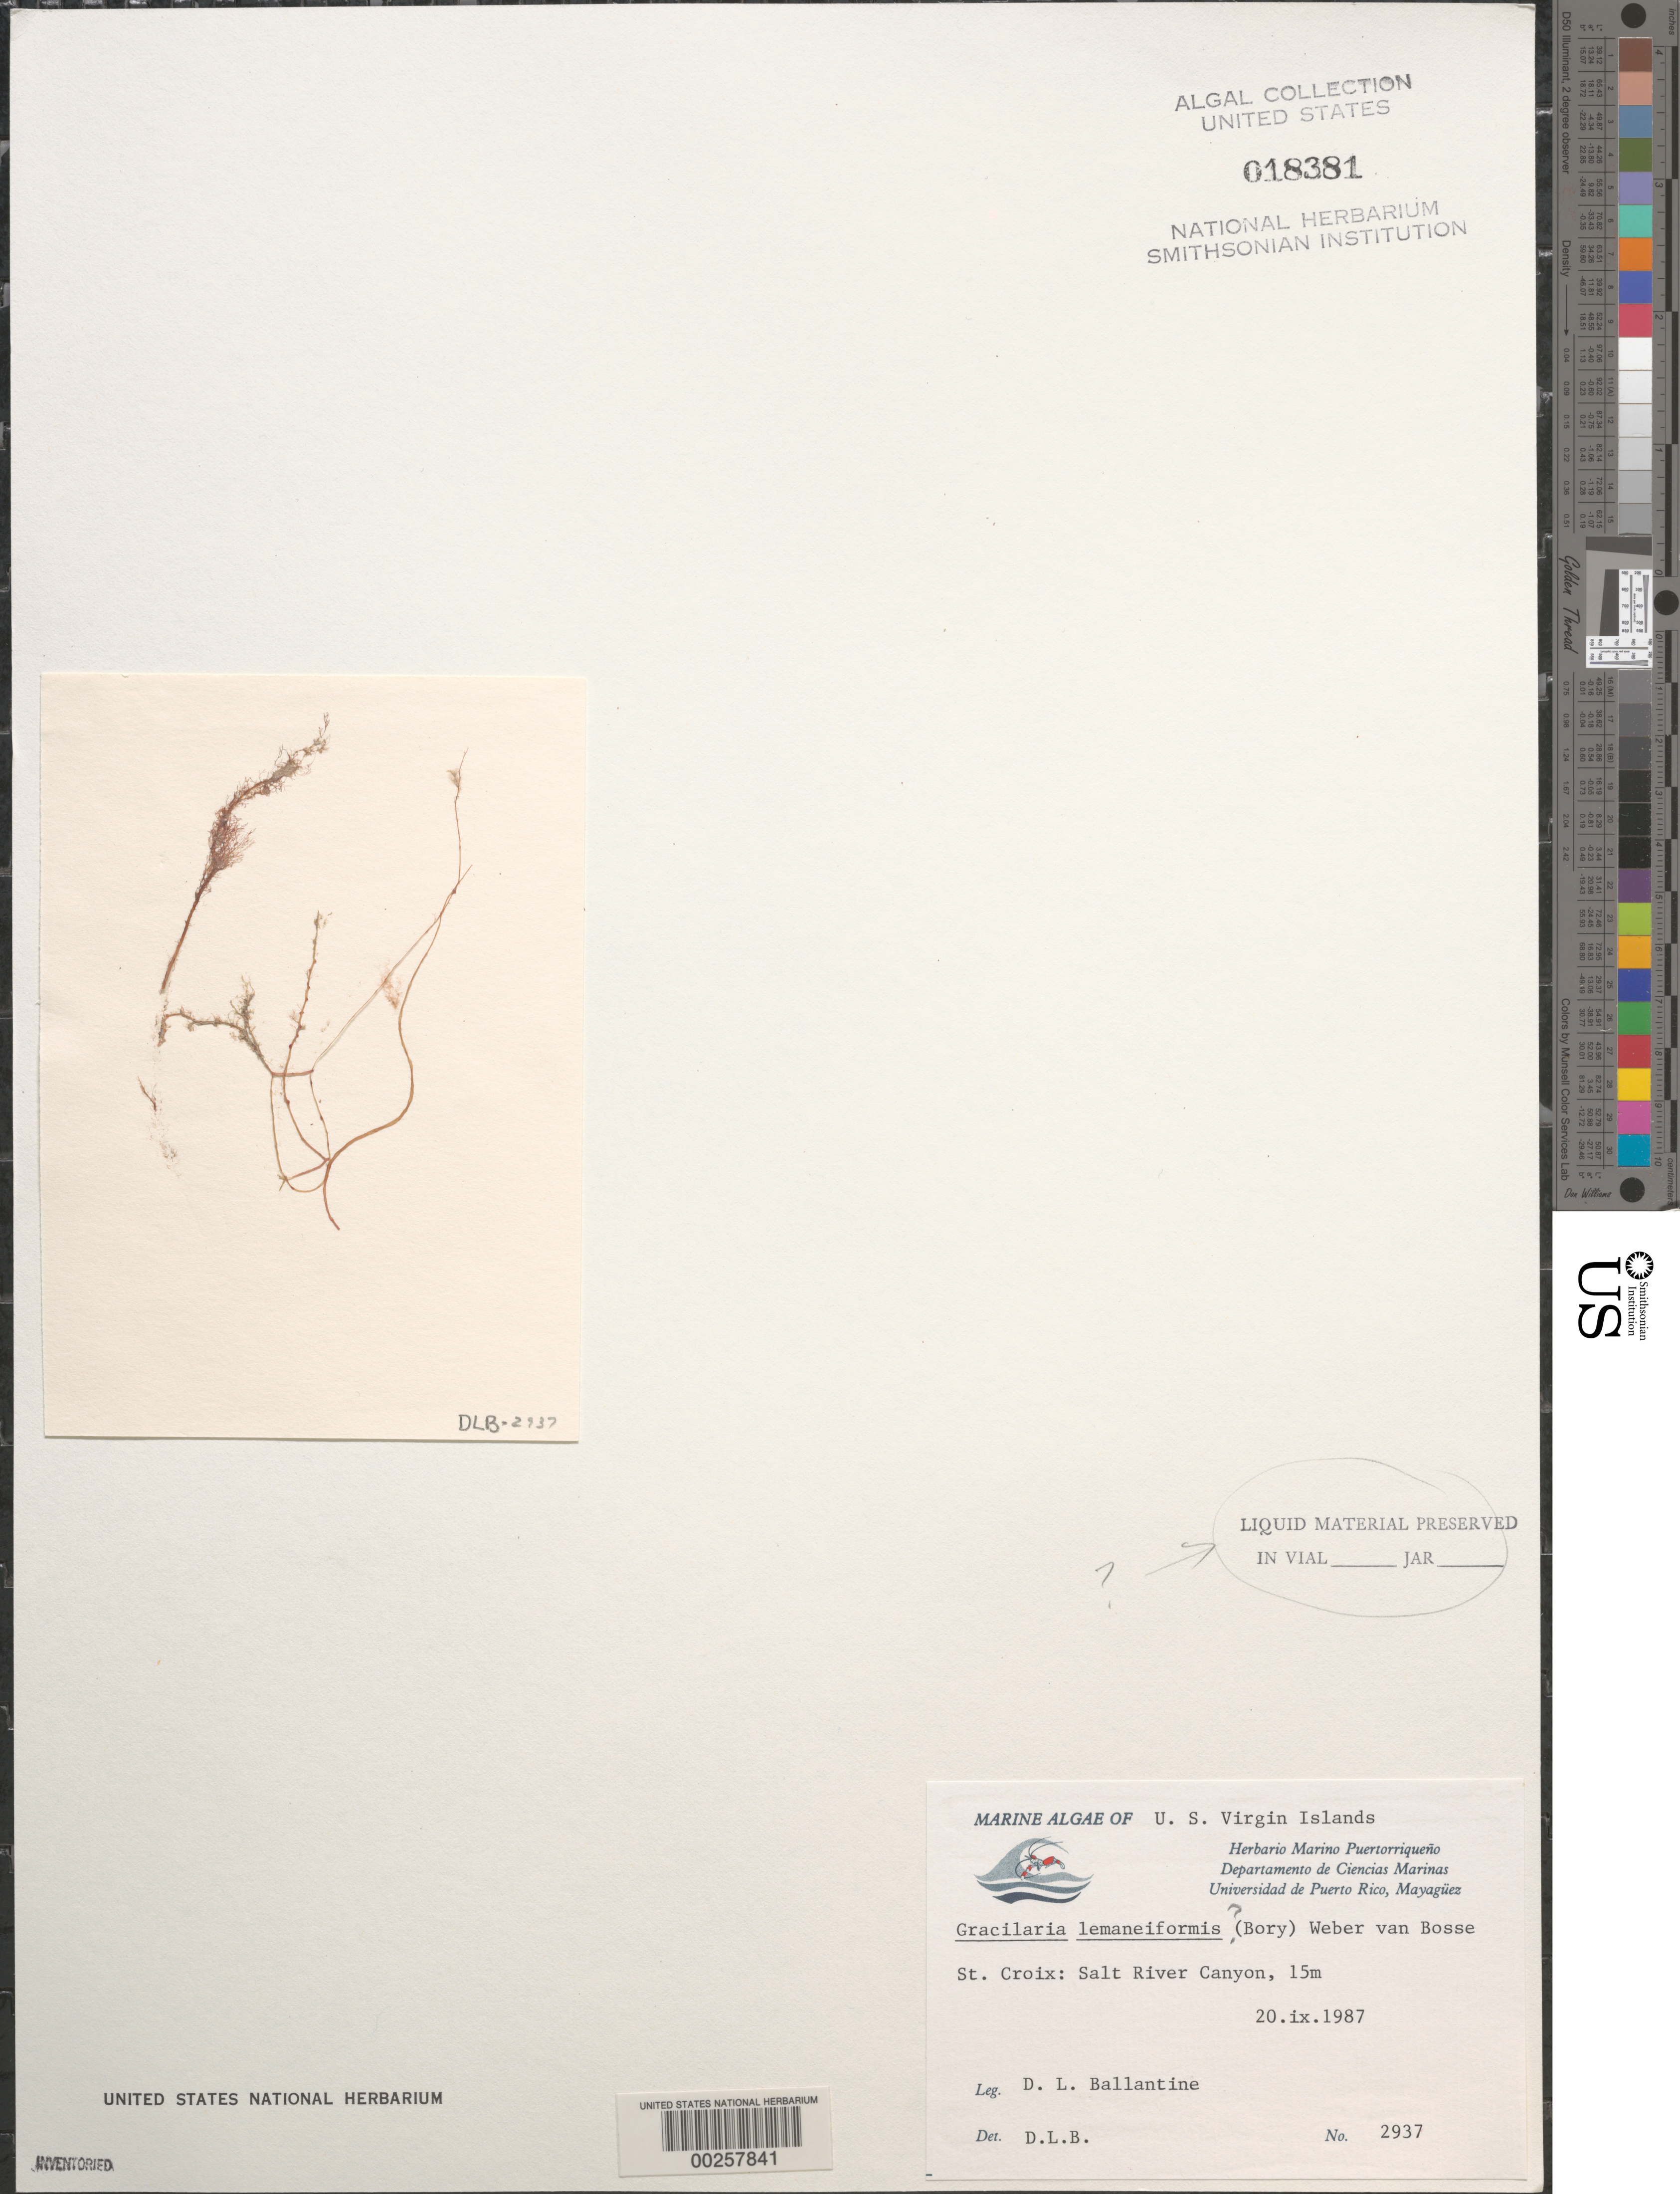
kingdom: Plantae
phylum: Rhodophyta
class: Florideophyceae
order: Gracilariales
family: Gracilariaceae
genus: Gracilariopsis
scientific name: Gracilariopsis lemaneiformis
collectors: D.L. Ballantine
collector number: DLB 2937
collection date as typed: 20 Sep 1987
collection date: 1987-09-20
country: U.S. Virgin Islands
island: St. Croix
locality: Salt River Canyon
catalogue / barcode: US 18381